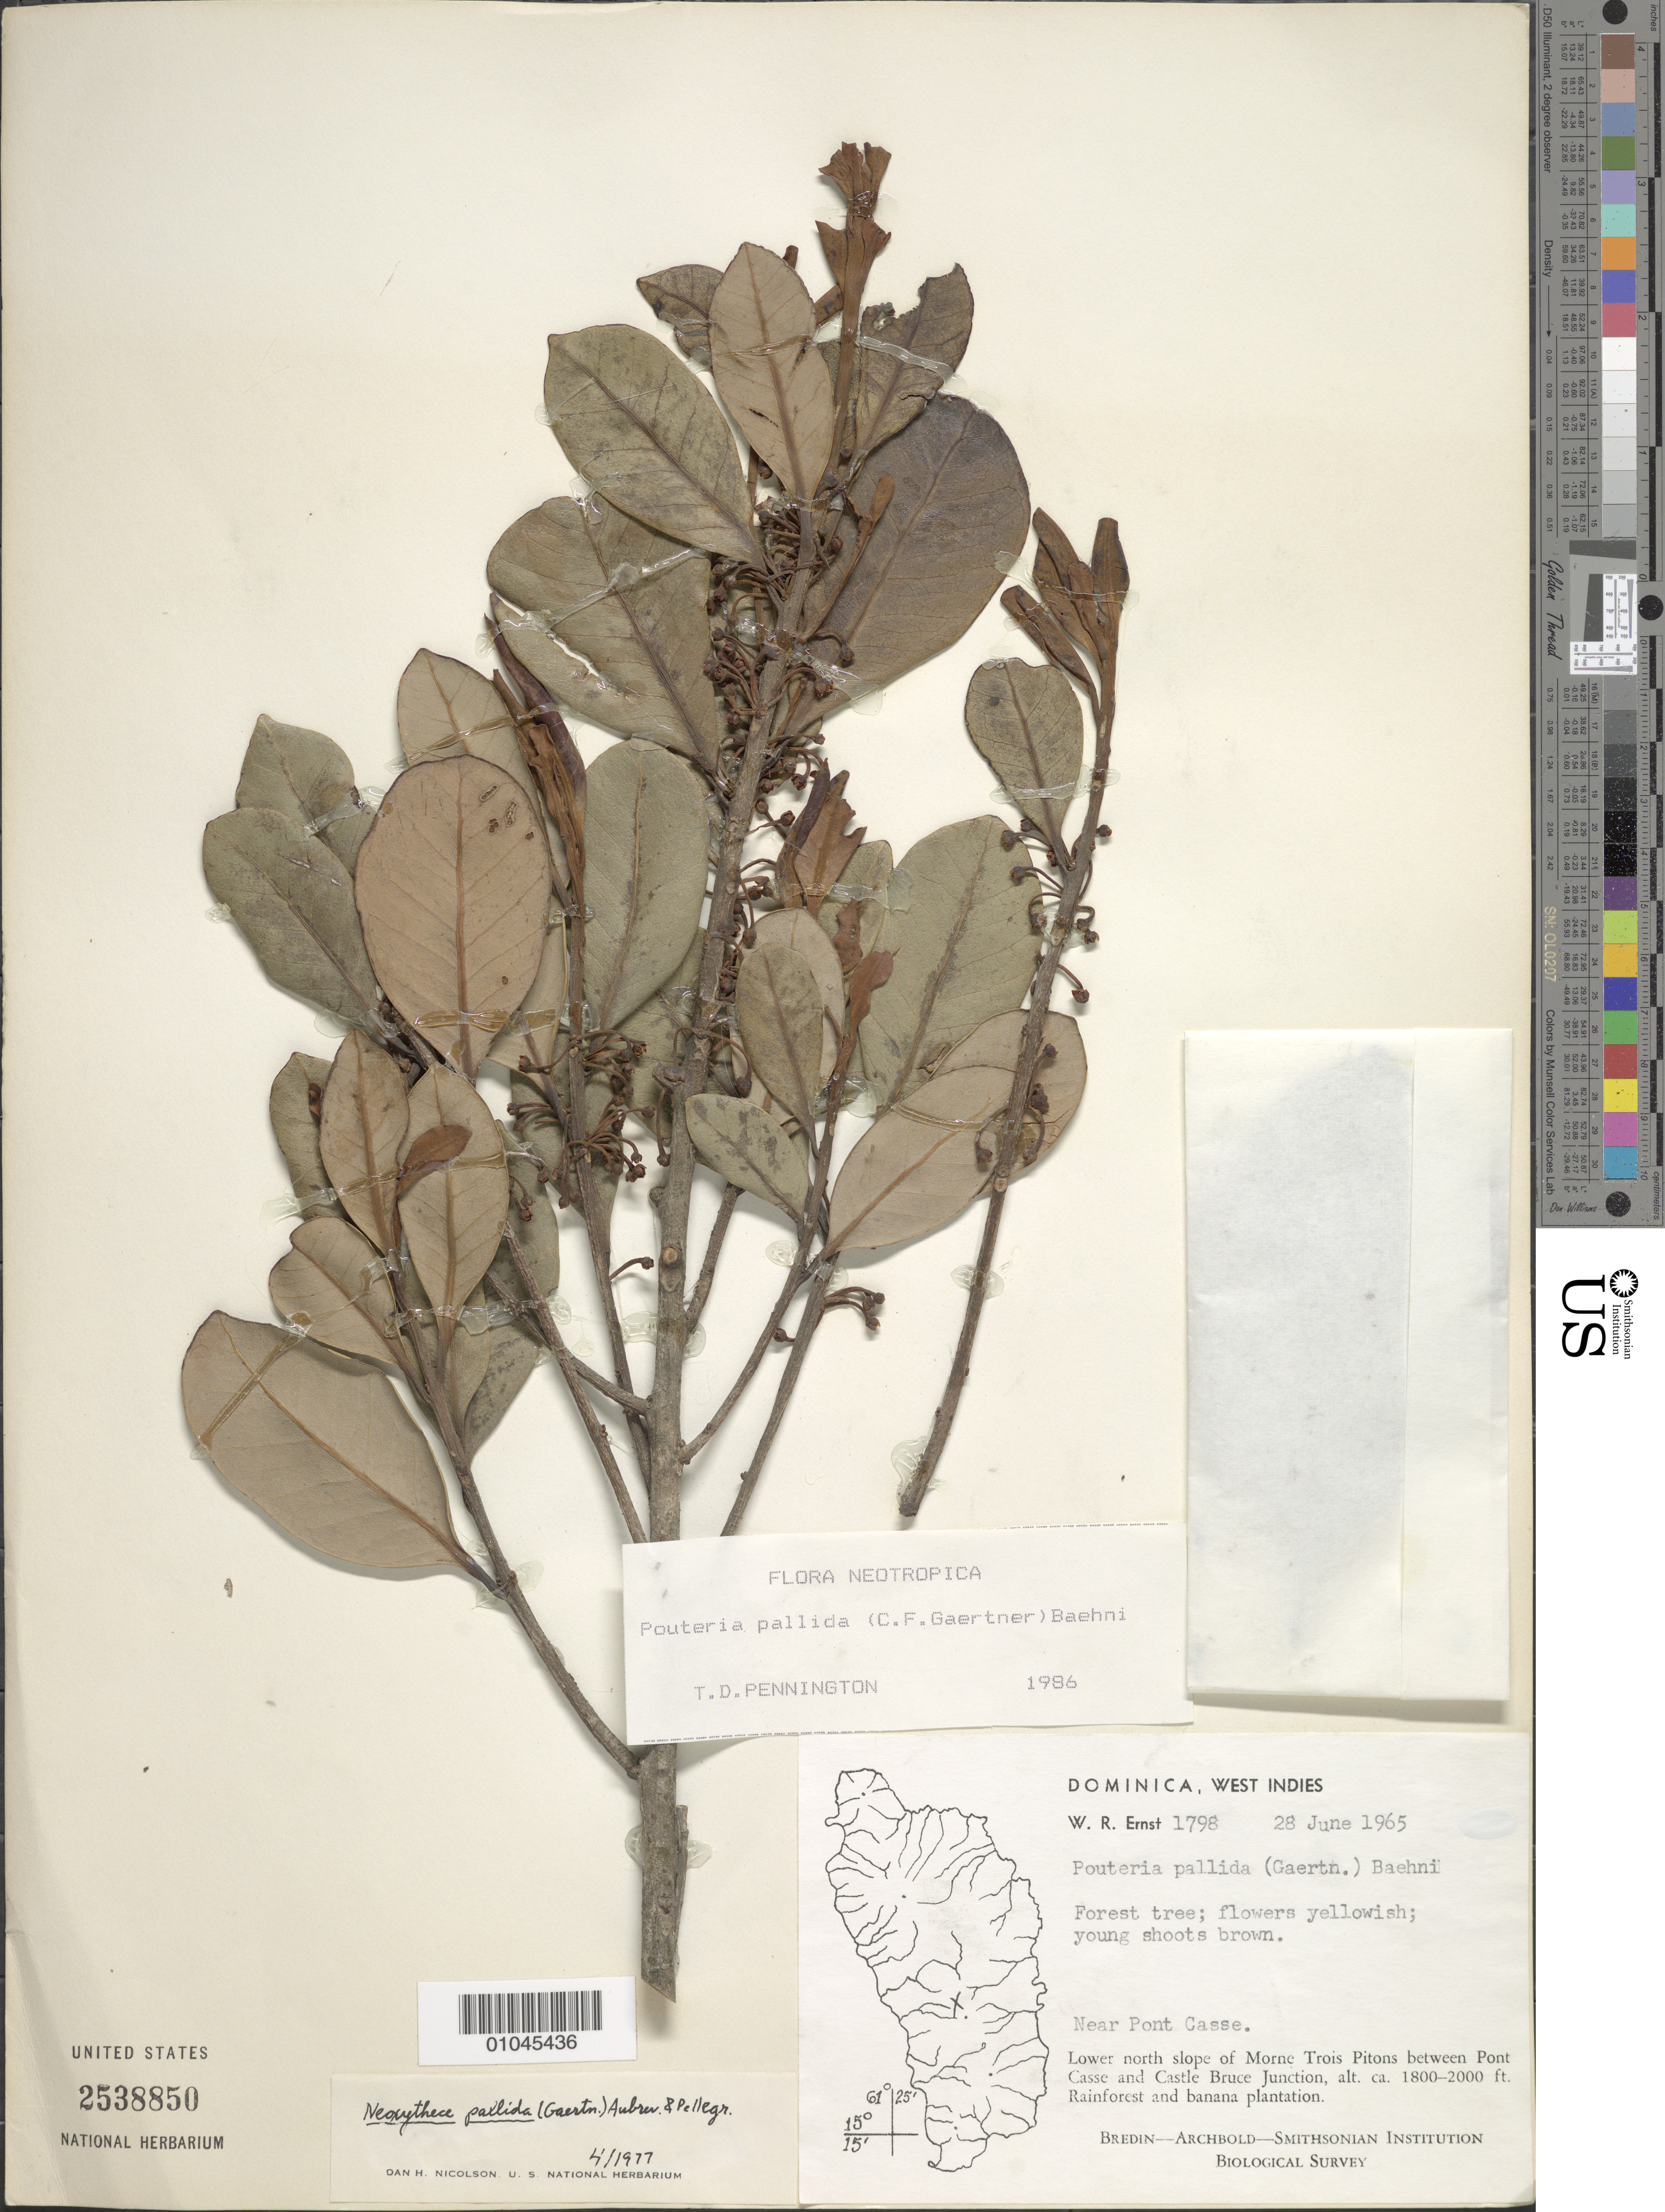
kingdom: Plantae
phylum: Tracheophyta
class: Magnoliopsida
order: Ericales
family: Sapotaceae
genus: Pouteria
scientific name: Pouteria pallida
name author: (C.F. Gaertn.) Baehni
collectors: W. R. Ernst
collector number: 1798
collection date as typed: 28 Jun 1965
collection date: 1965-06-28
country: Dominica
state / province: St. Paul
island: Dominica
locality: Near Pont Casse. Lower north slope of Morne Trois Pitons between Pont Casse and Castle Bruce Junction. Rainforest and banana plantation.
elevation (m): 549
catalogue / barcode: US 2538850